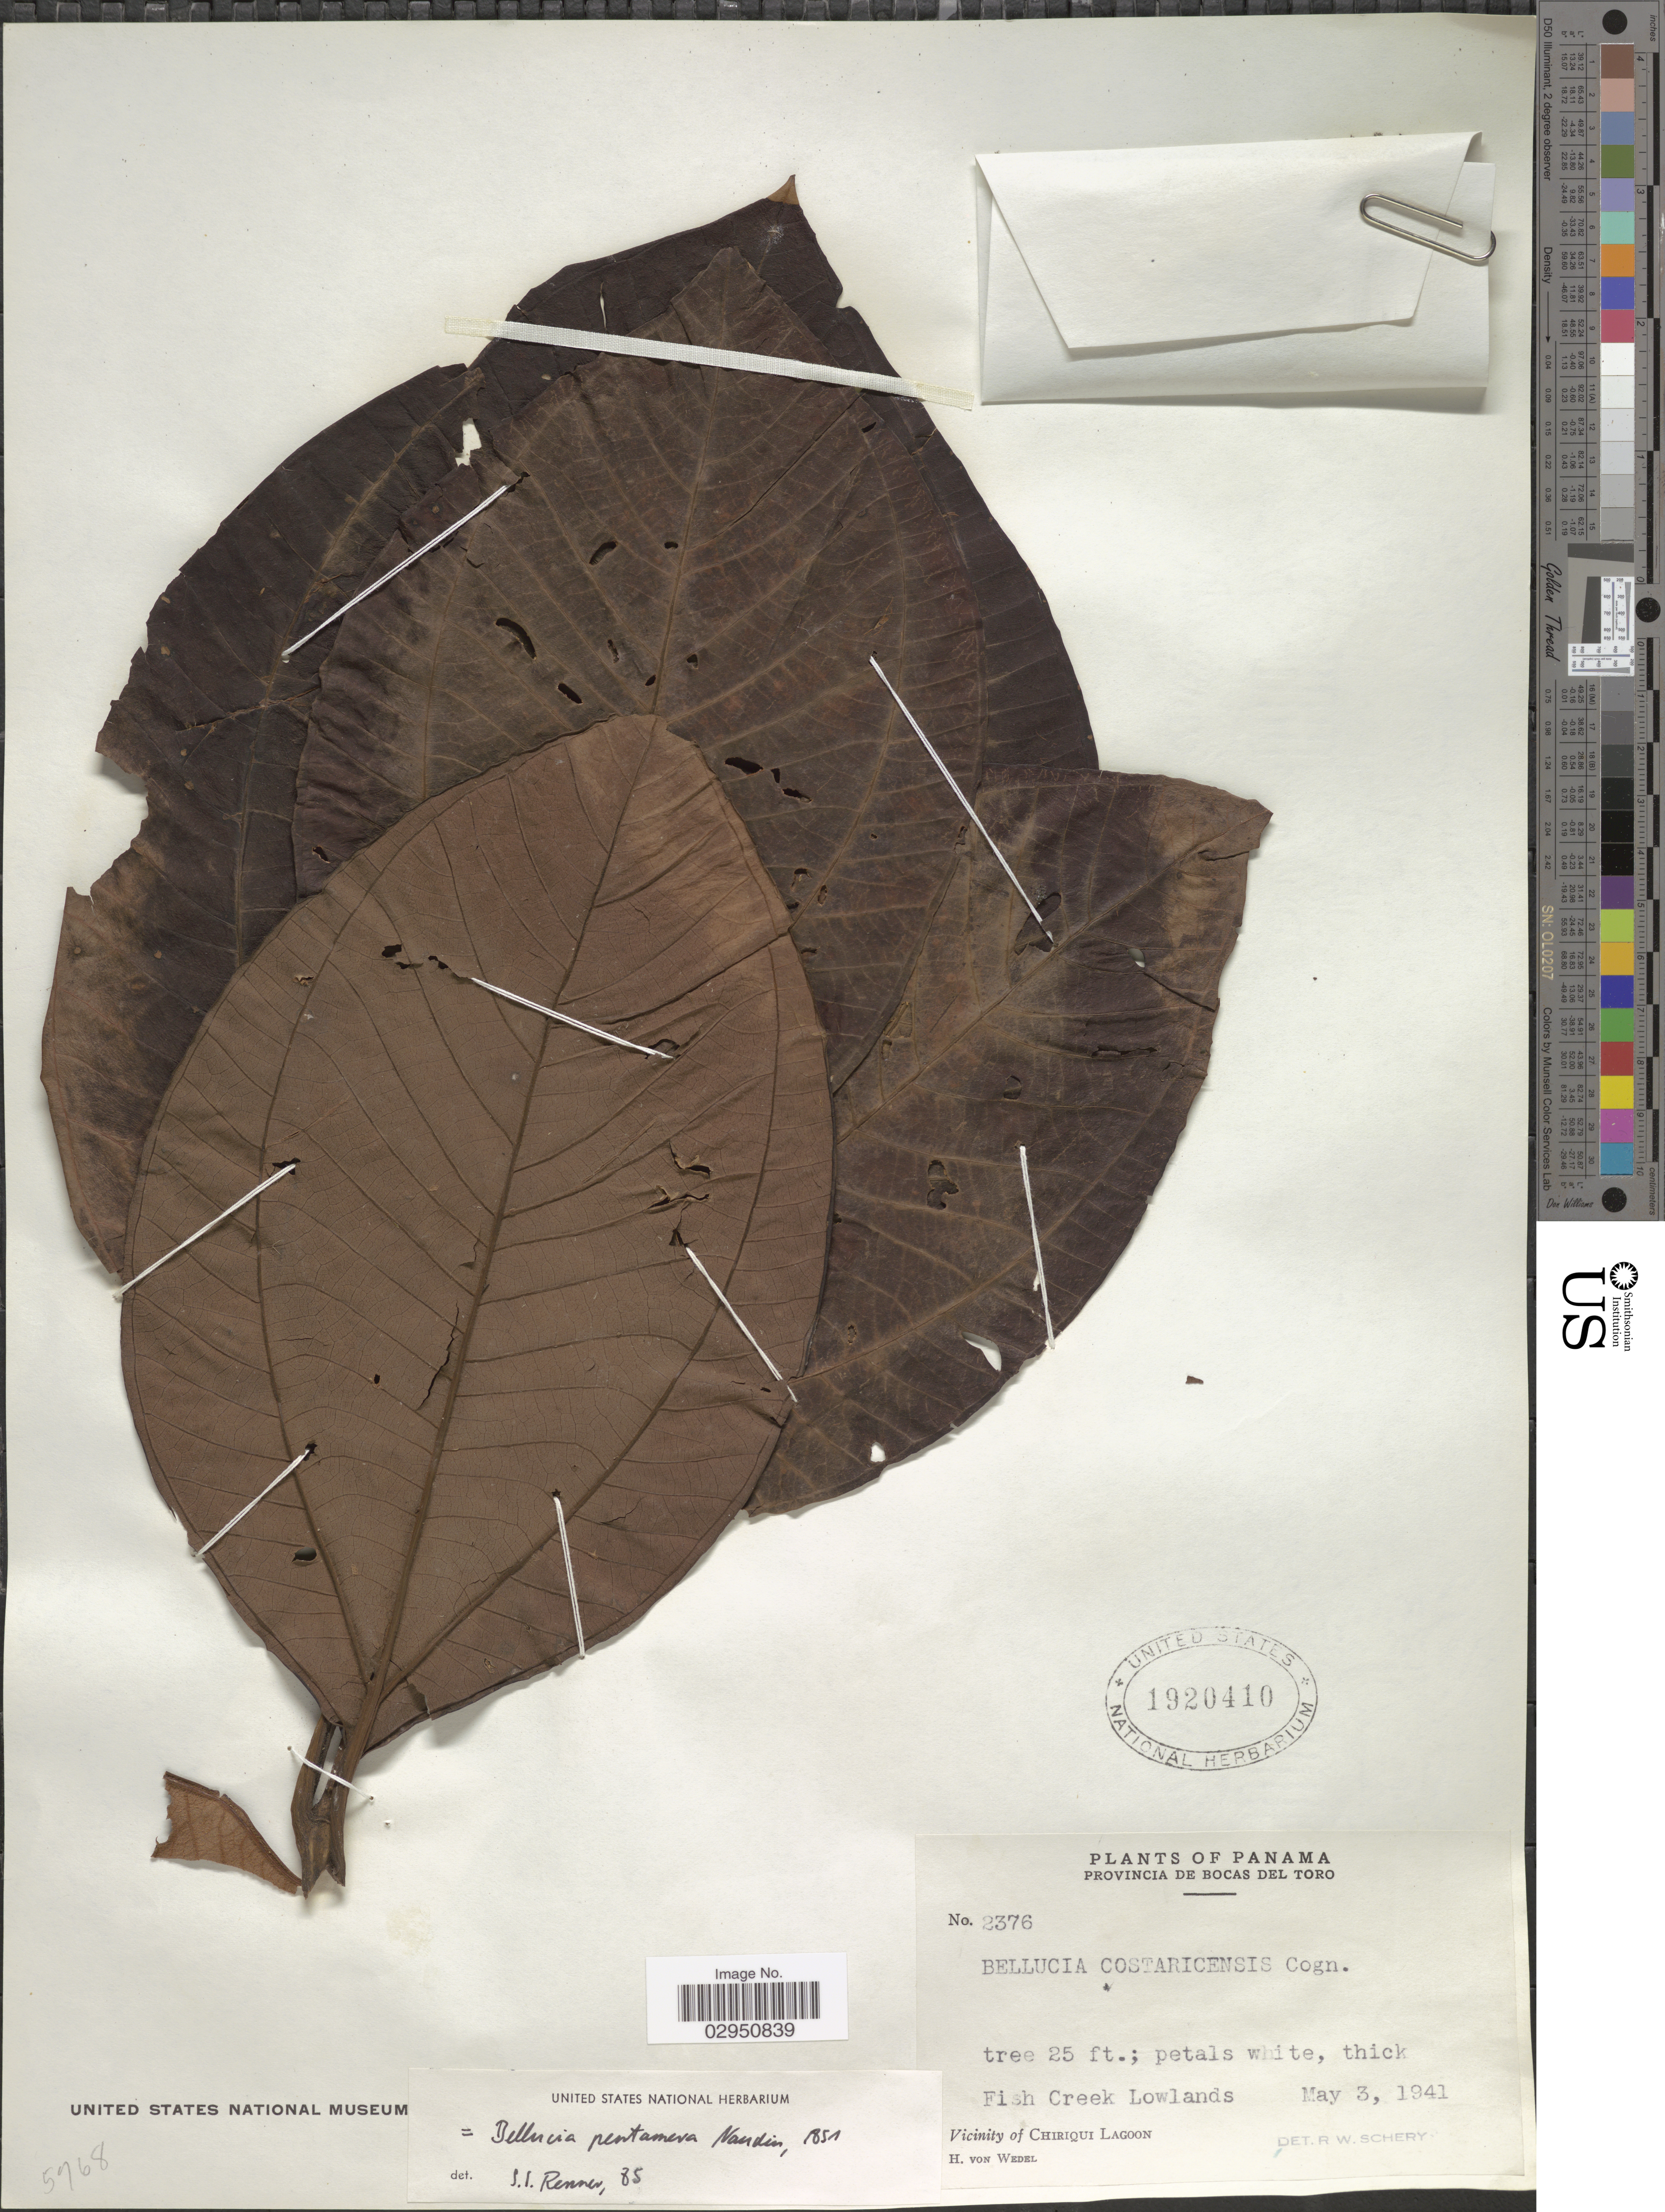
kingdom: Plantae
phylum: Tracheophyta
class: Magnoliopsida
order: Myrtales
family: Melastomataceae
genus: Bellucia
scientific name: Bellucia pentamera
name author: Naudin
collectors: H. von Wedel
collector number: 2376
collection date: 1941-05-03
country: Panama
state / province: Bocas del Toro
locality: Fish Creek Lowlands. Vicinity of Chiriqui Lagoon.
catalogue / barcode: US 1920410